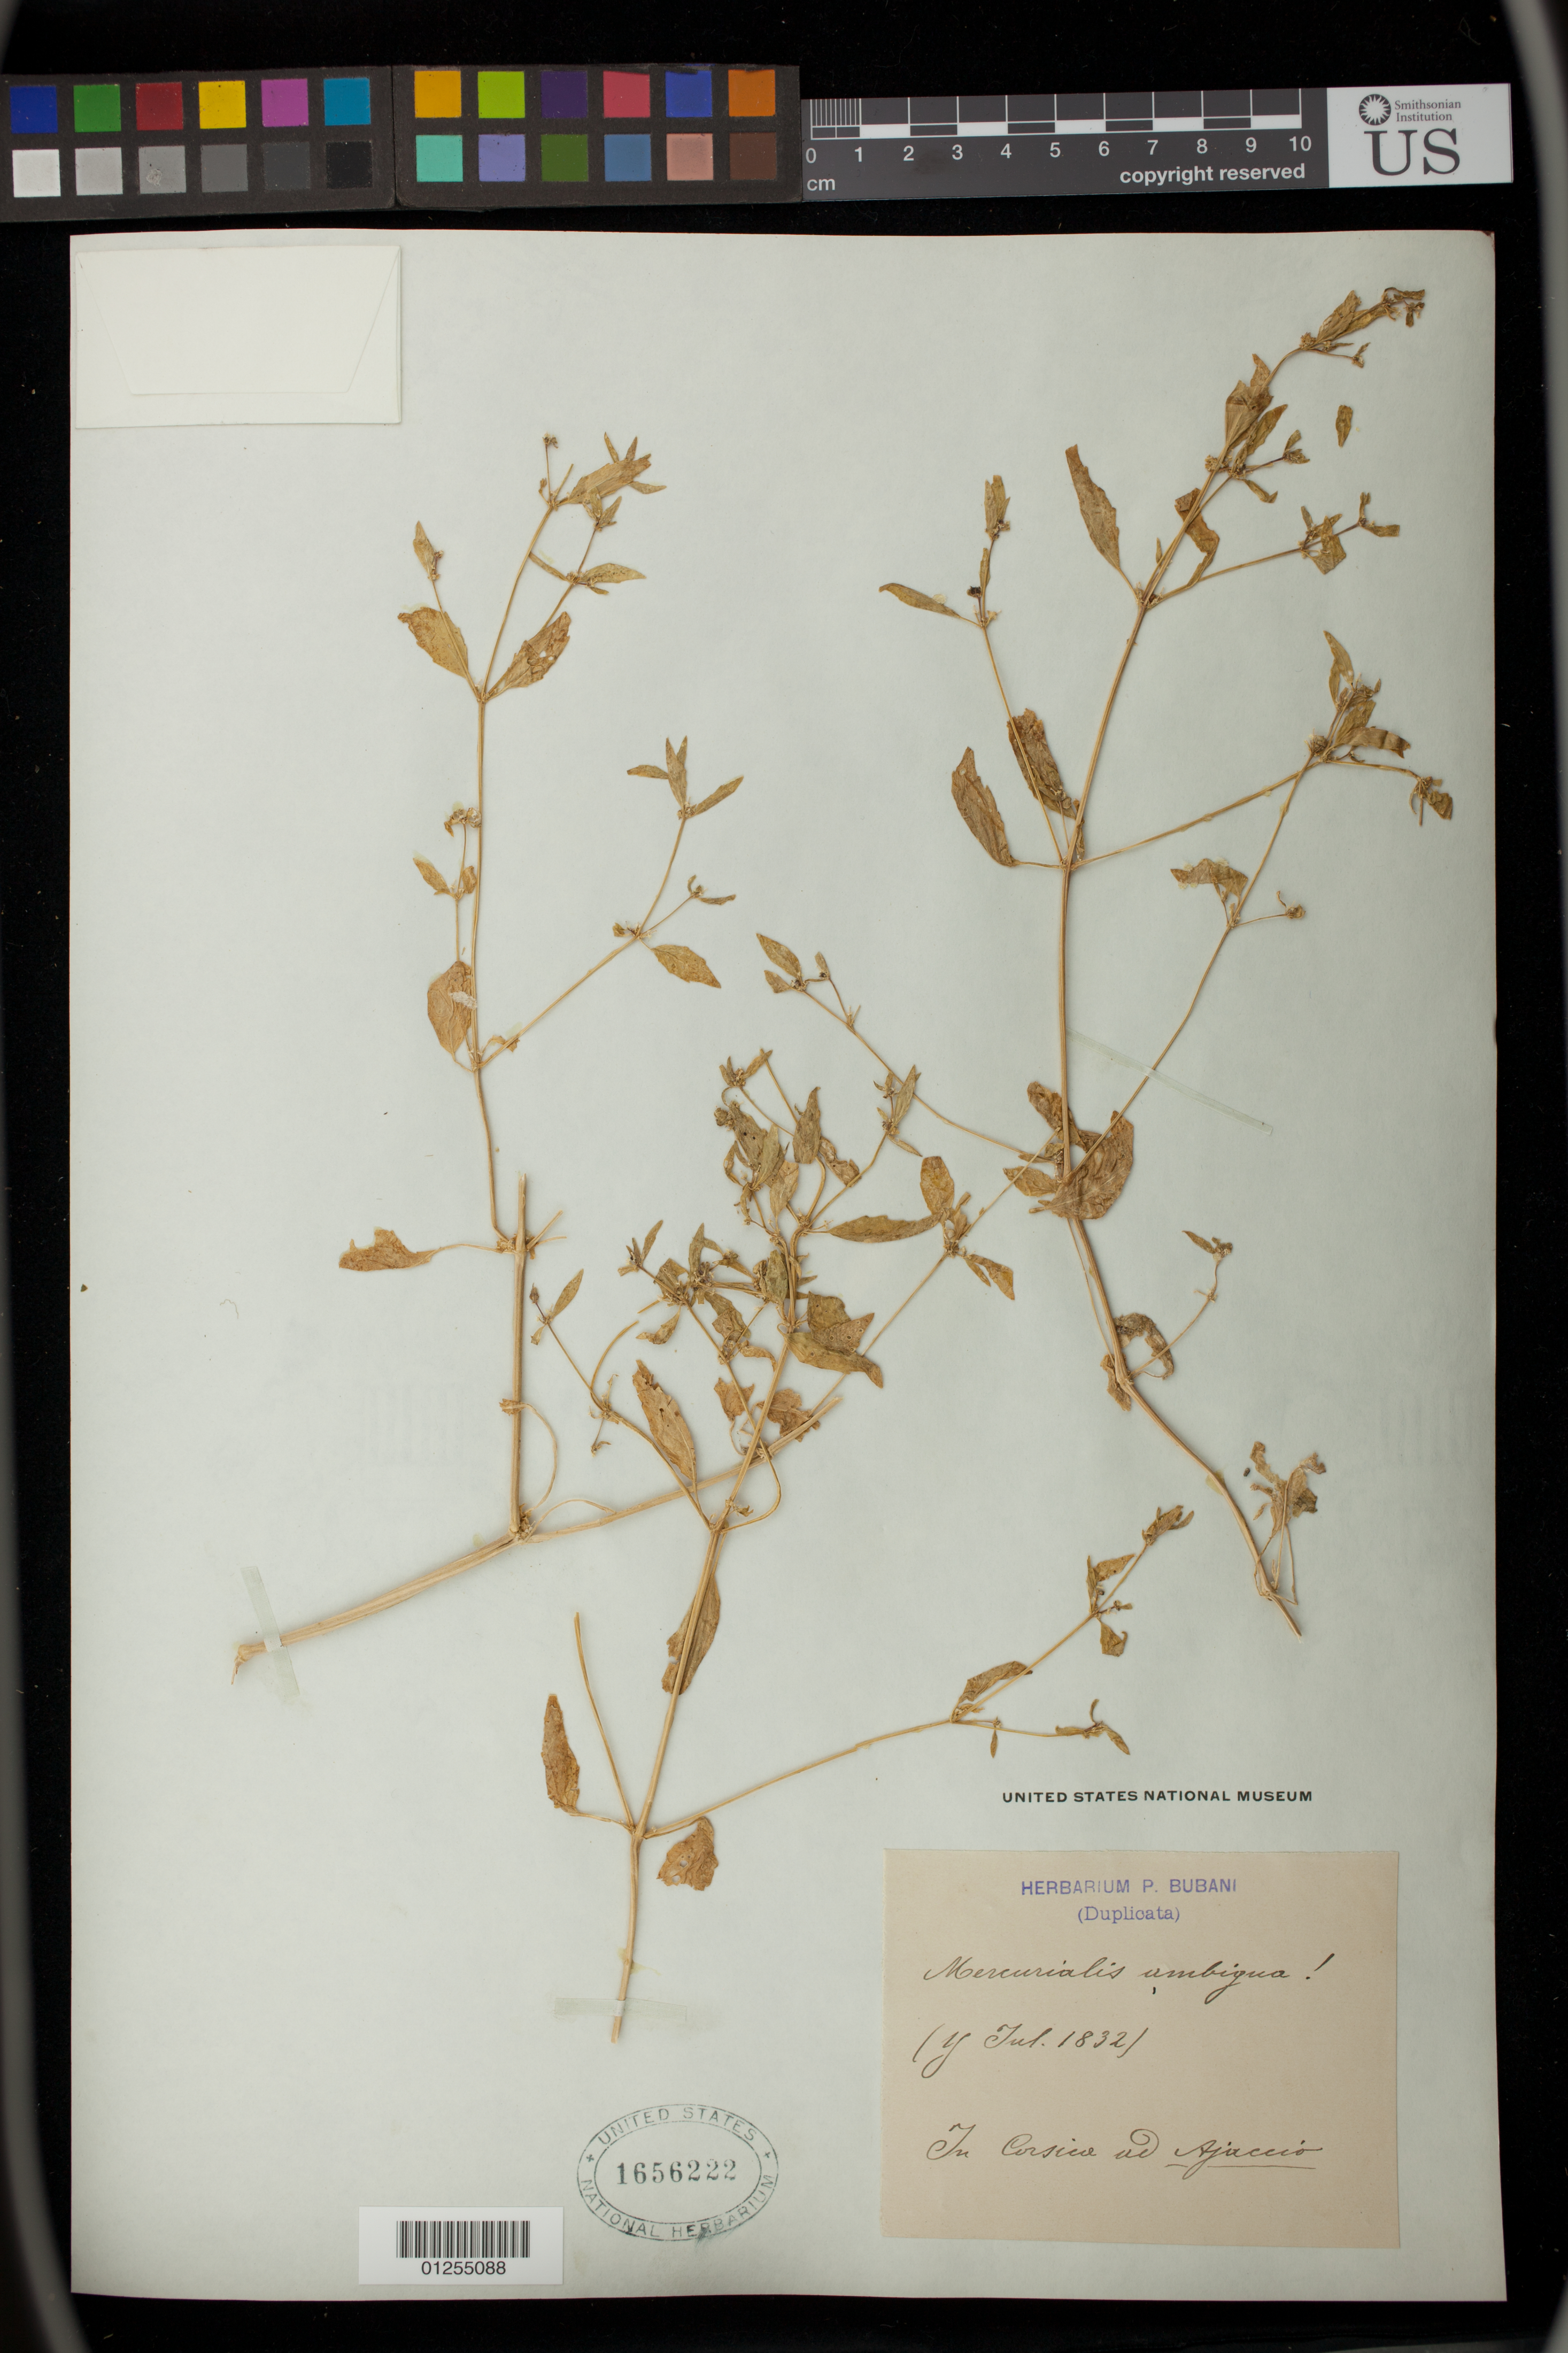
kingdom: Plantae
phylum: Tracheophyta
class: Magnoliopsida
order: Malpighiales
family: Euphorbiaceae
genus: Mercurialis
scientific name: Mercurialis ambigua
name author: L. f.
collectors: P. Bubani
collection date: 1832-07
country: France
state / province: Corsica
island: Corse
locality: Ajaccio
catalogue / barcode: US 1656222